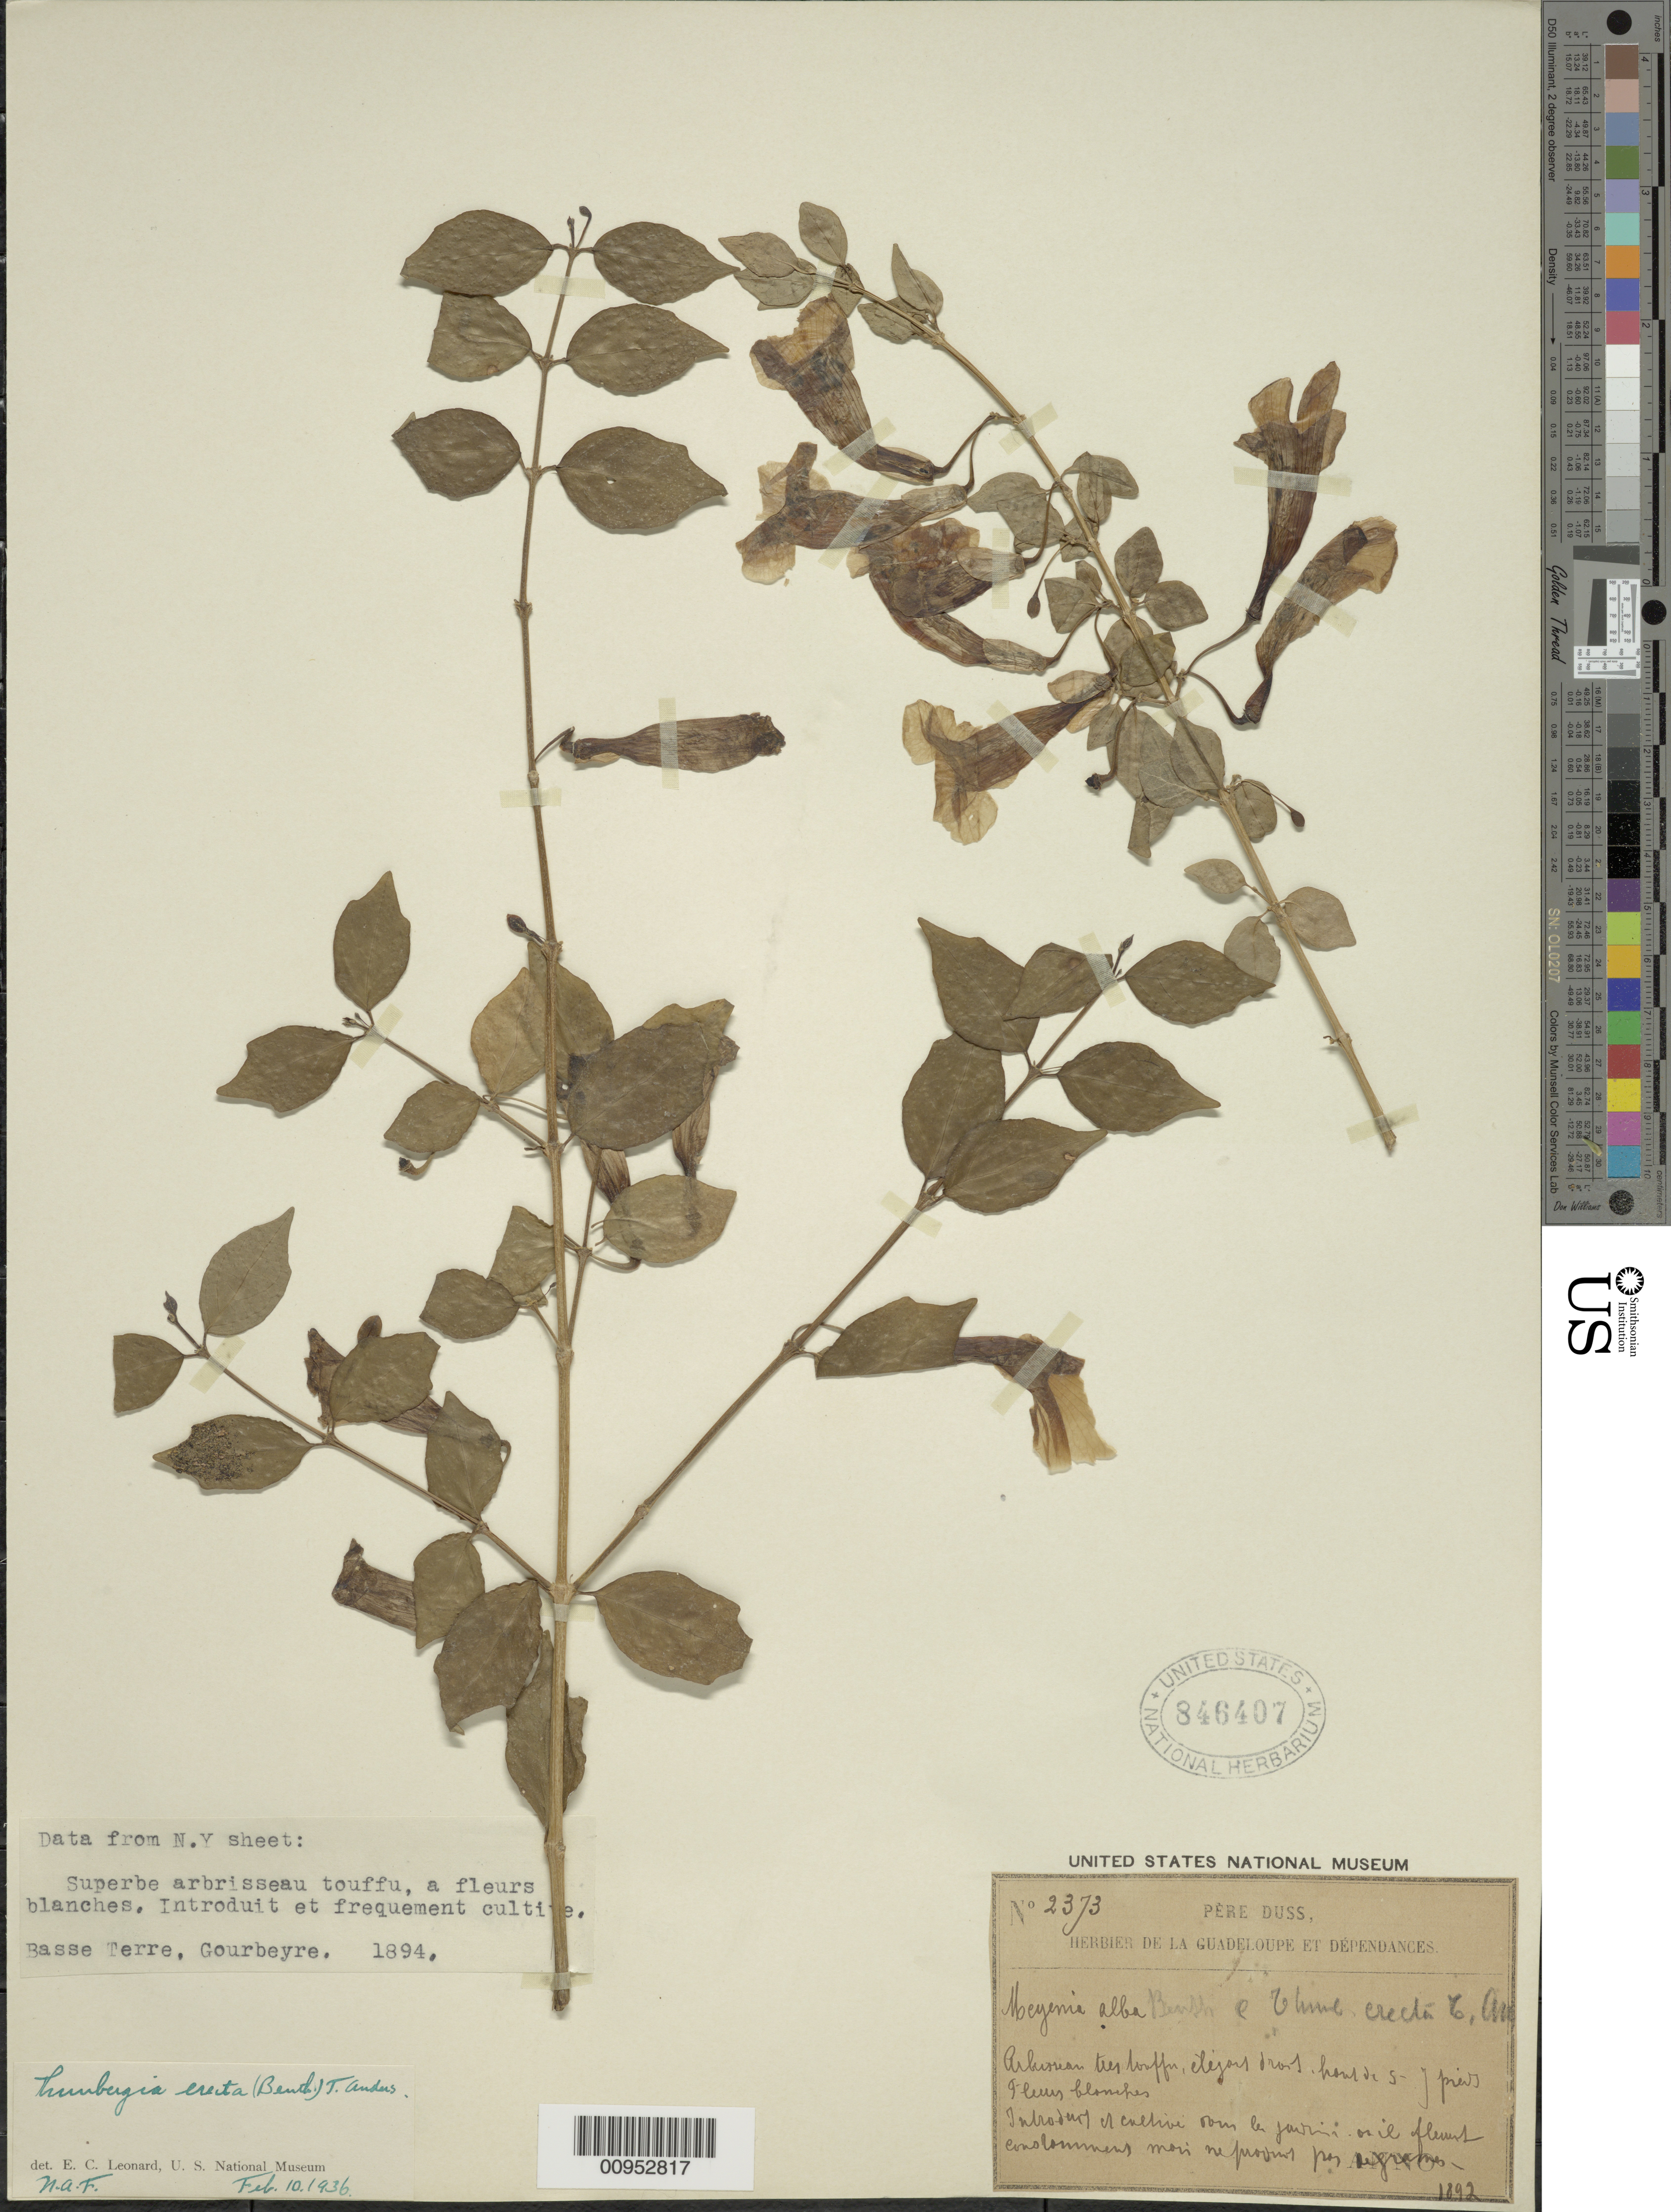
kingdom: Plantae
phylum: Tracheophyta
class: Magnoliopsida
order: Lamiales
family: Acanthaceae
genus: Thunbergia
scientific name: Thunbergia erecta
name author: (Benth.) T. Anderson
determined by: Leonard, Emery C., (US)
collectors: Père Duss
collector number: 2373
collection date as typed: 1892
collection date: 1892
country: Guadeloupe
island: Basse Terre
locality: Basse Terre, Gourbeyre [data from NY sheet}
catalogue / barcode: US 846407